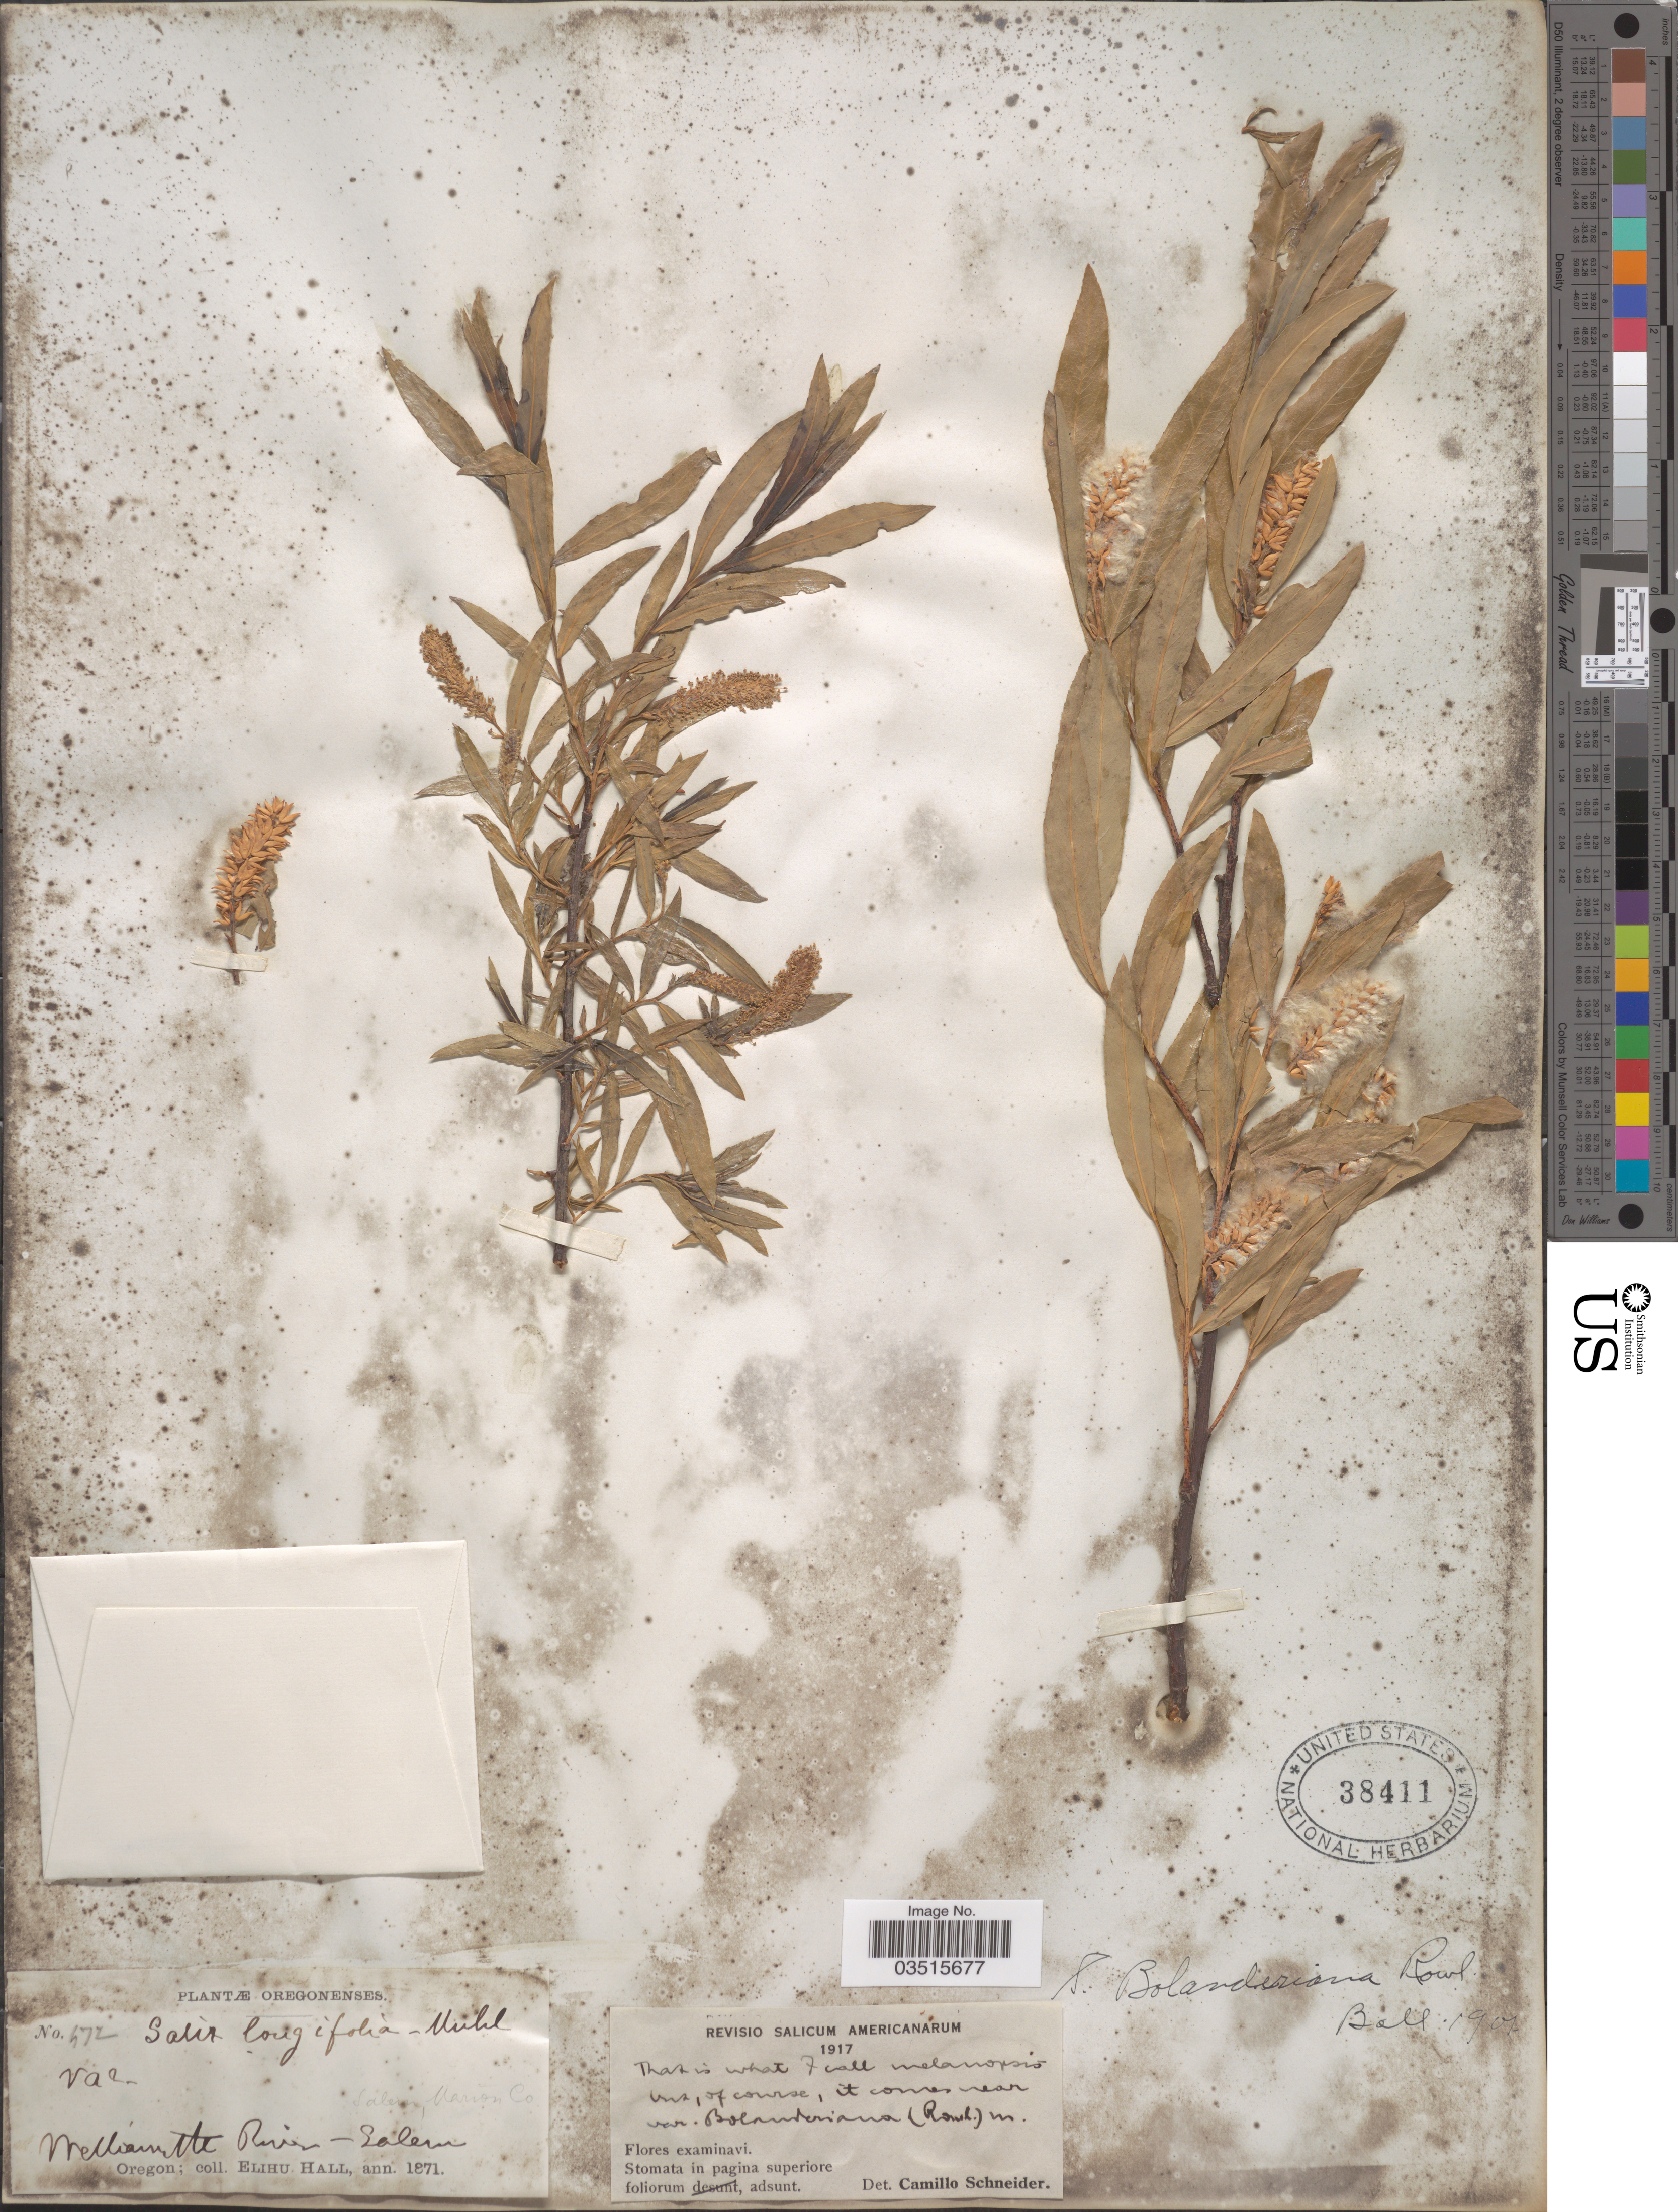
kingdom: Plantae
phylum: Tracheophyta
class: Magnoliopsida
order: Malpighiales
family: Salicaceae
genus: Salix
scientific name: Salix melanopsis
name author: Nutt.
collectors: E. Hall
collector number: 572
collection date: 1871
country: United States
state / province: Oregon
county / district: Marion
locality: Willamette River - Salem, Marion Co.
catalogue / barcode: US 38411